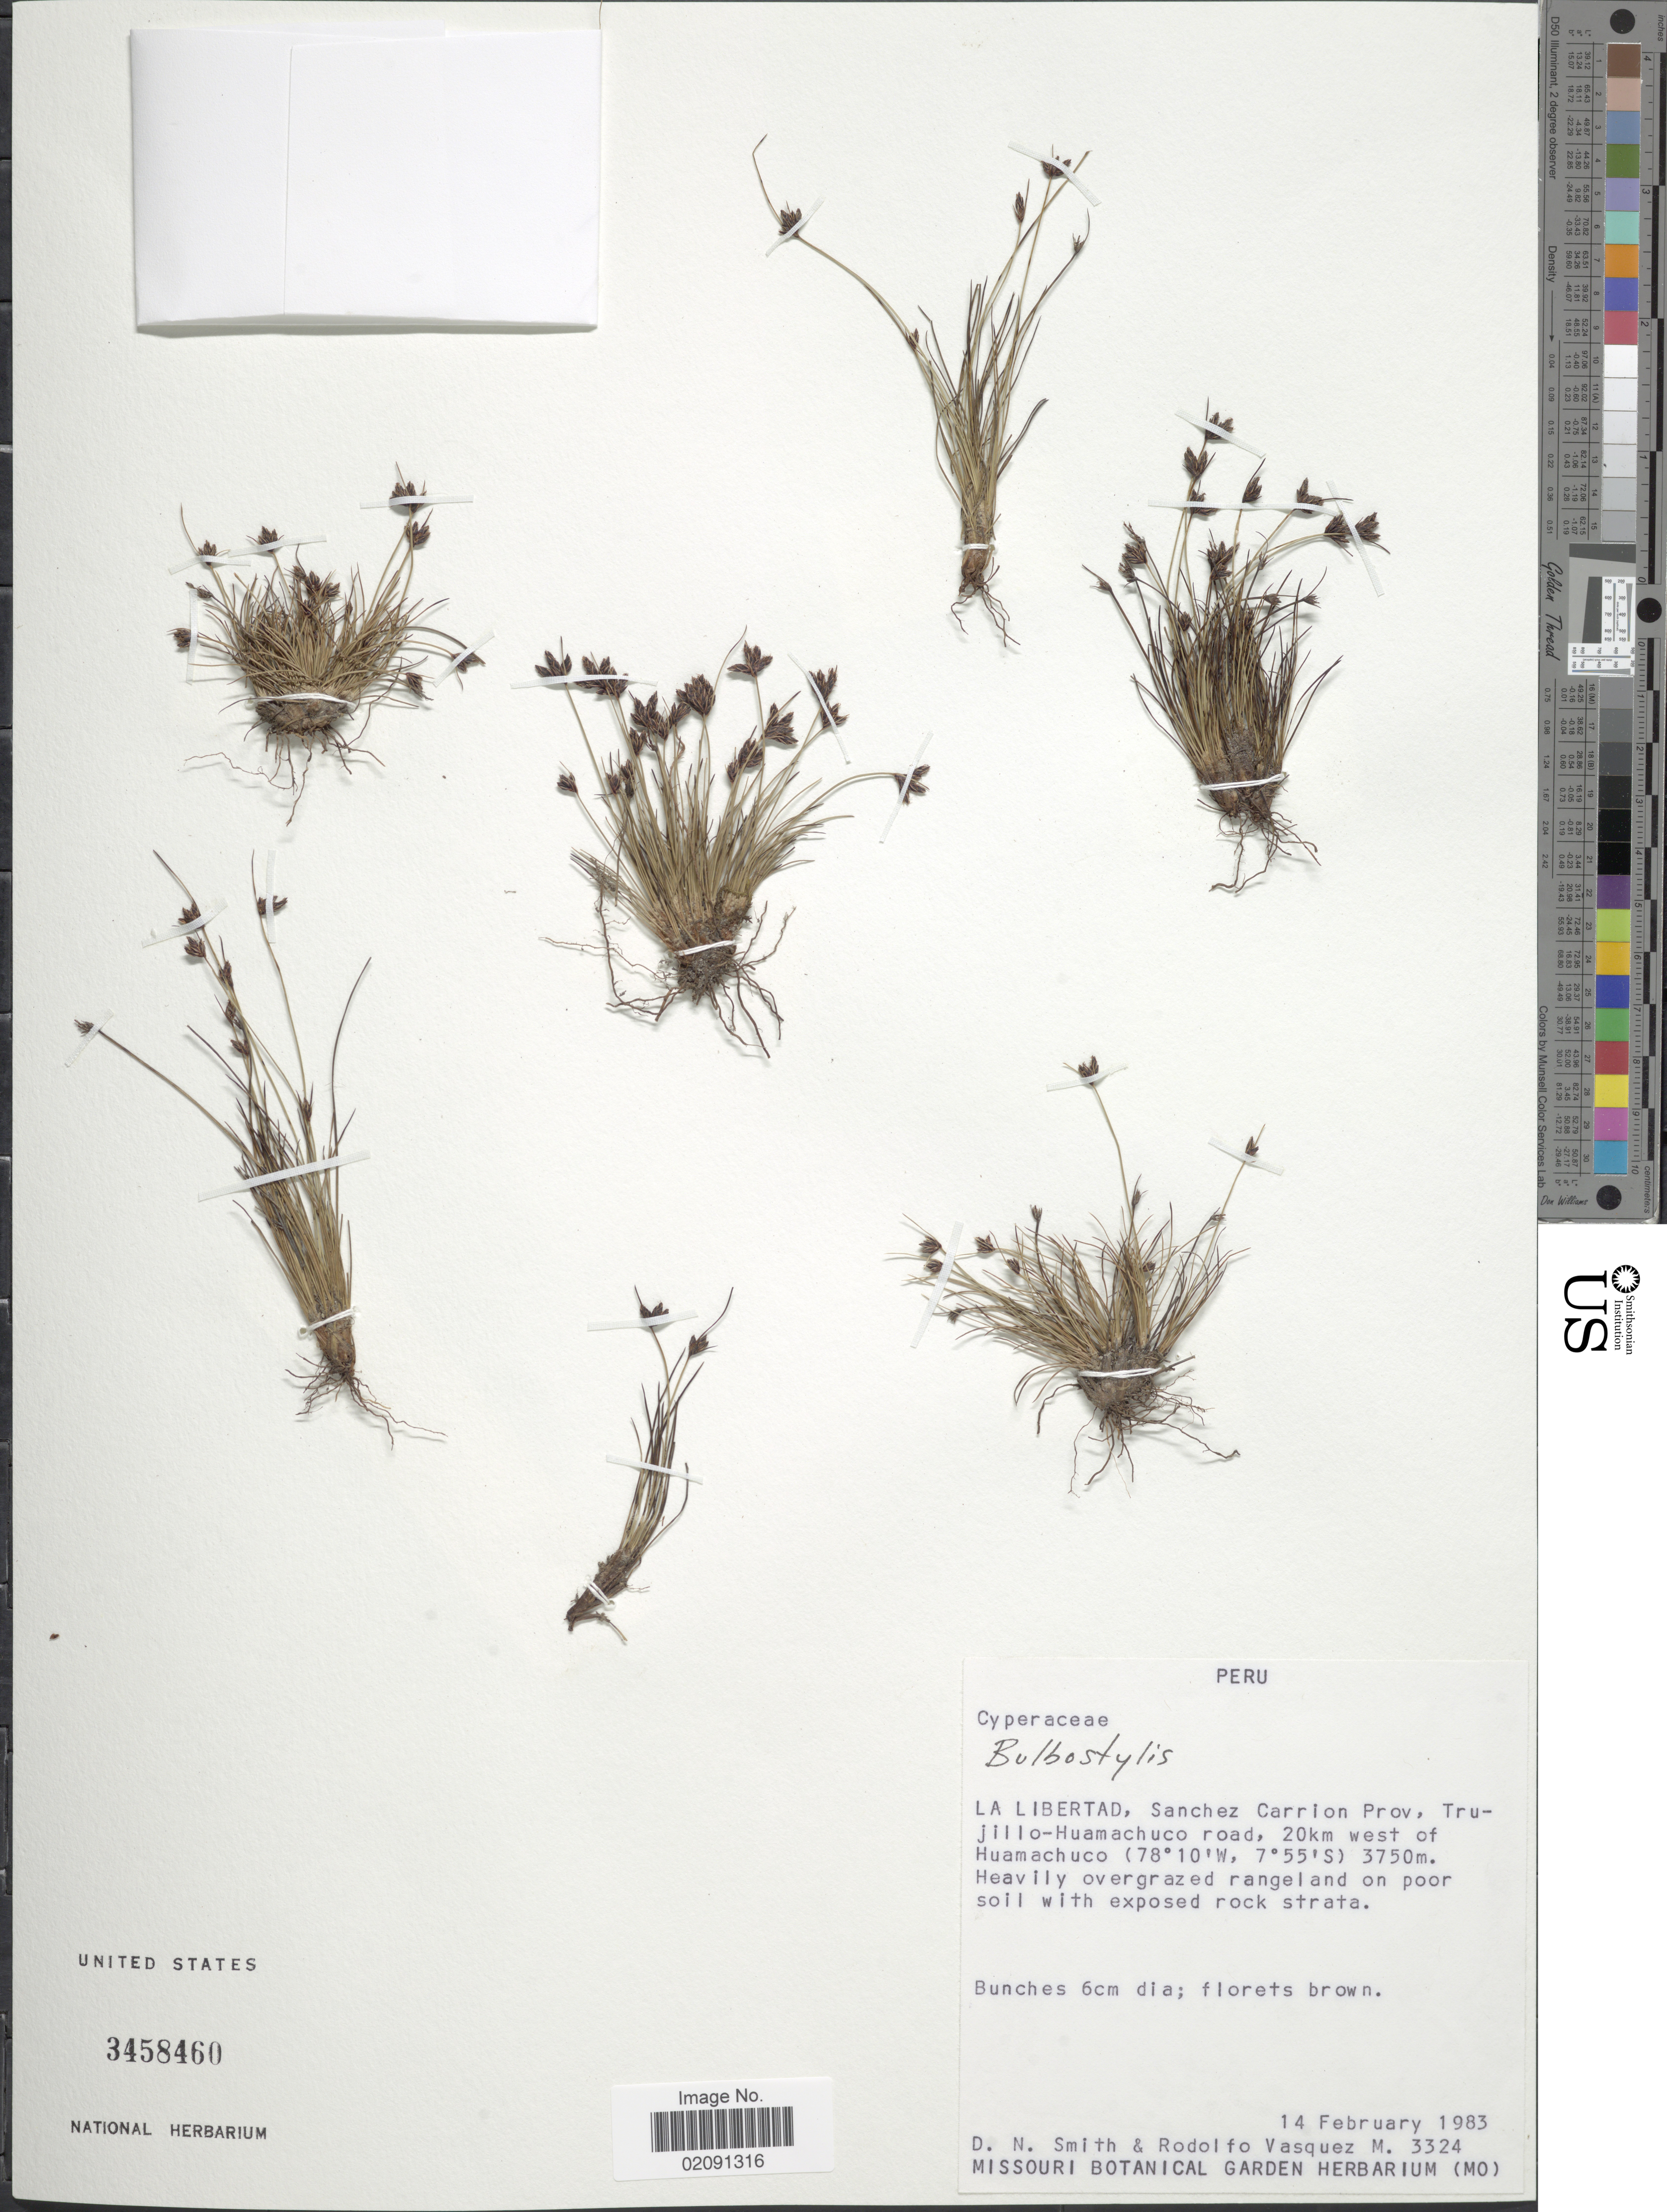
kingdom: Plantae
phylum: Tracheophyta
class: Liliopsida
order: Poales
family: Cyperaceae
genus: Bulbostylis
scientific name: Bulbostylis sp.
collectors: D. Smith & R. Vásquez M.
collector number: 3324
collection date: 1983-02-14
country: Peru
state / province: La Libertad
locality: Sanchez Carrion Prov, Trujillo-Huamachuco road, 20 km west of Huamachuco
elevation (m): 3750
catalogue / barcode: US 3458460